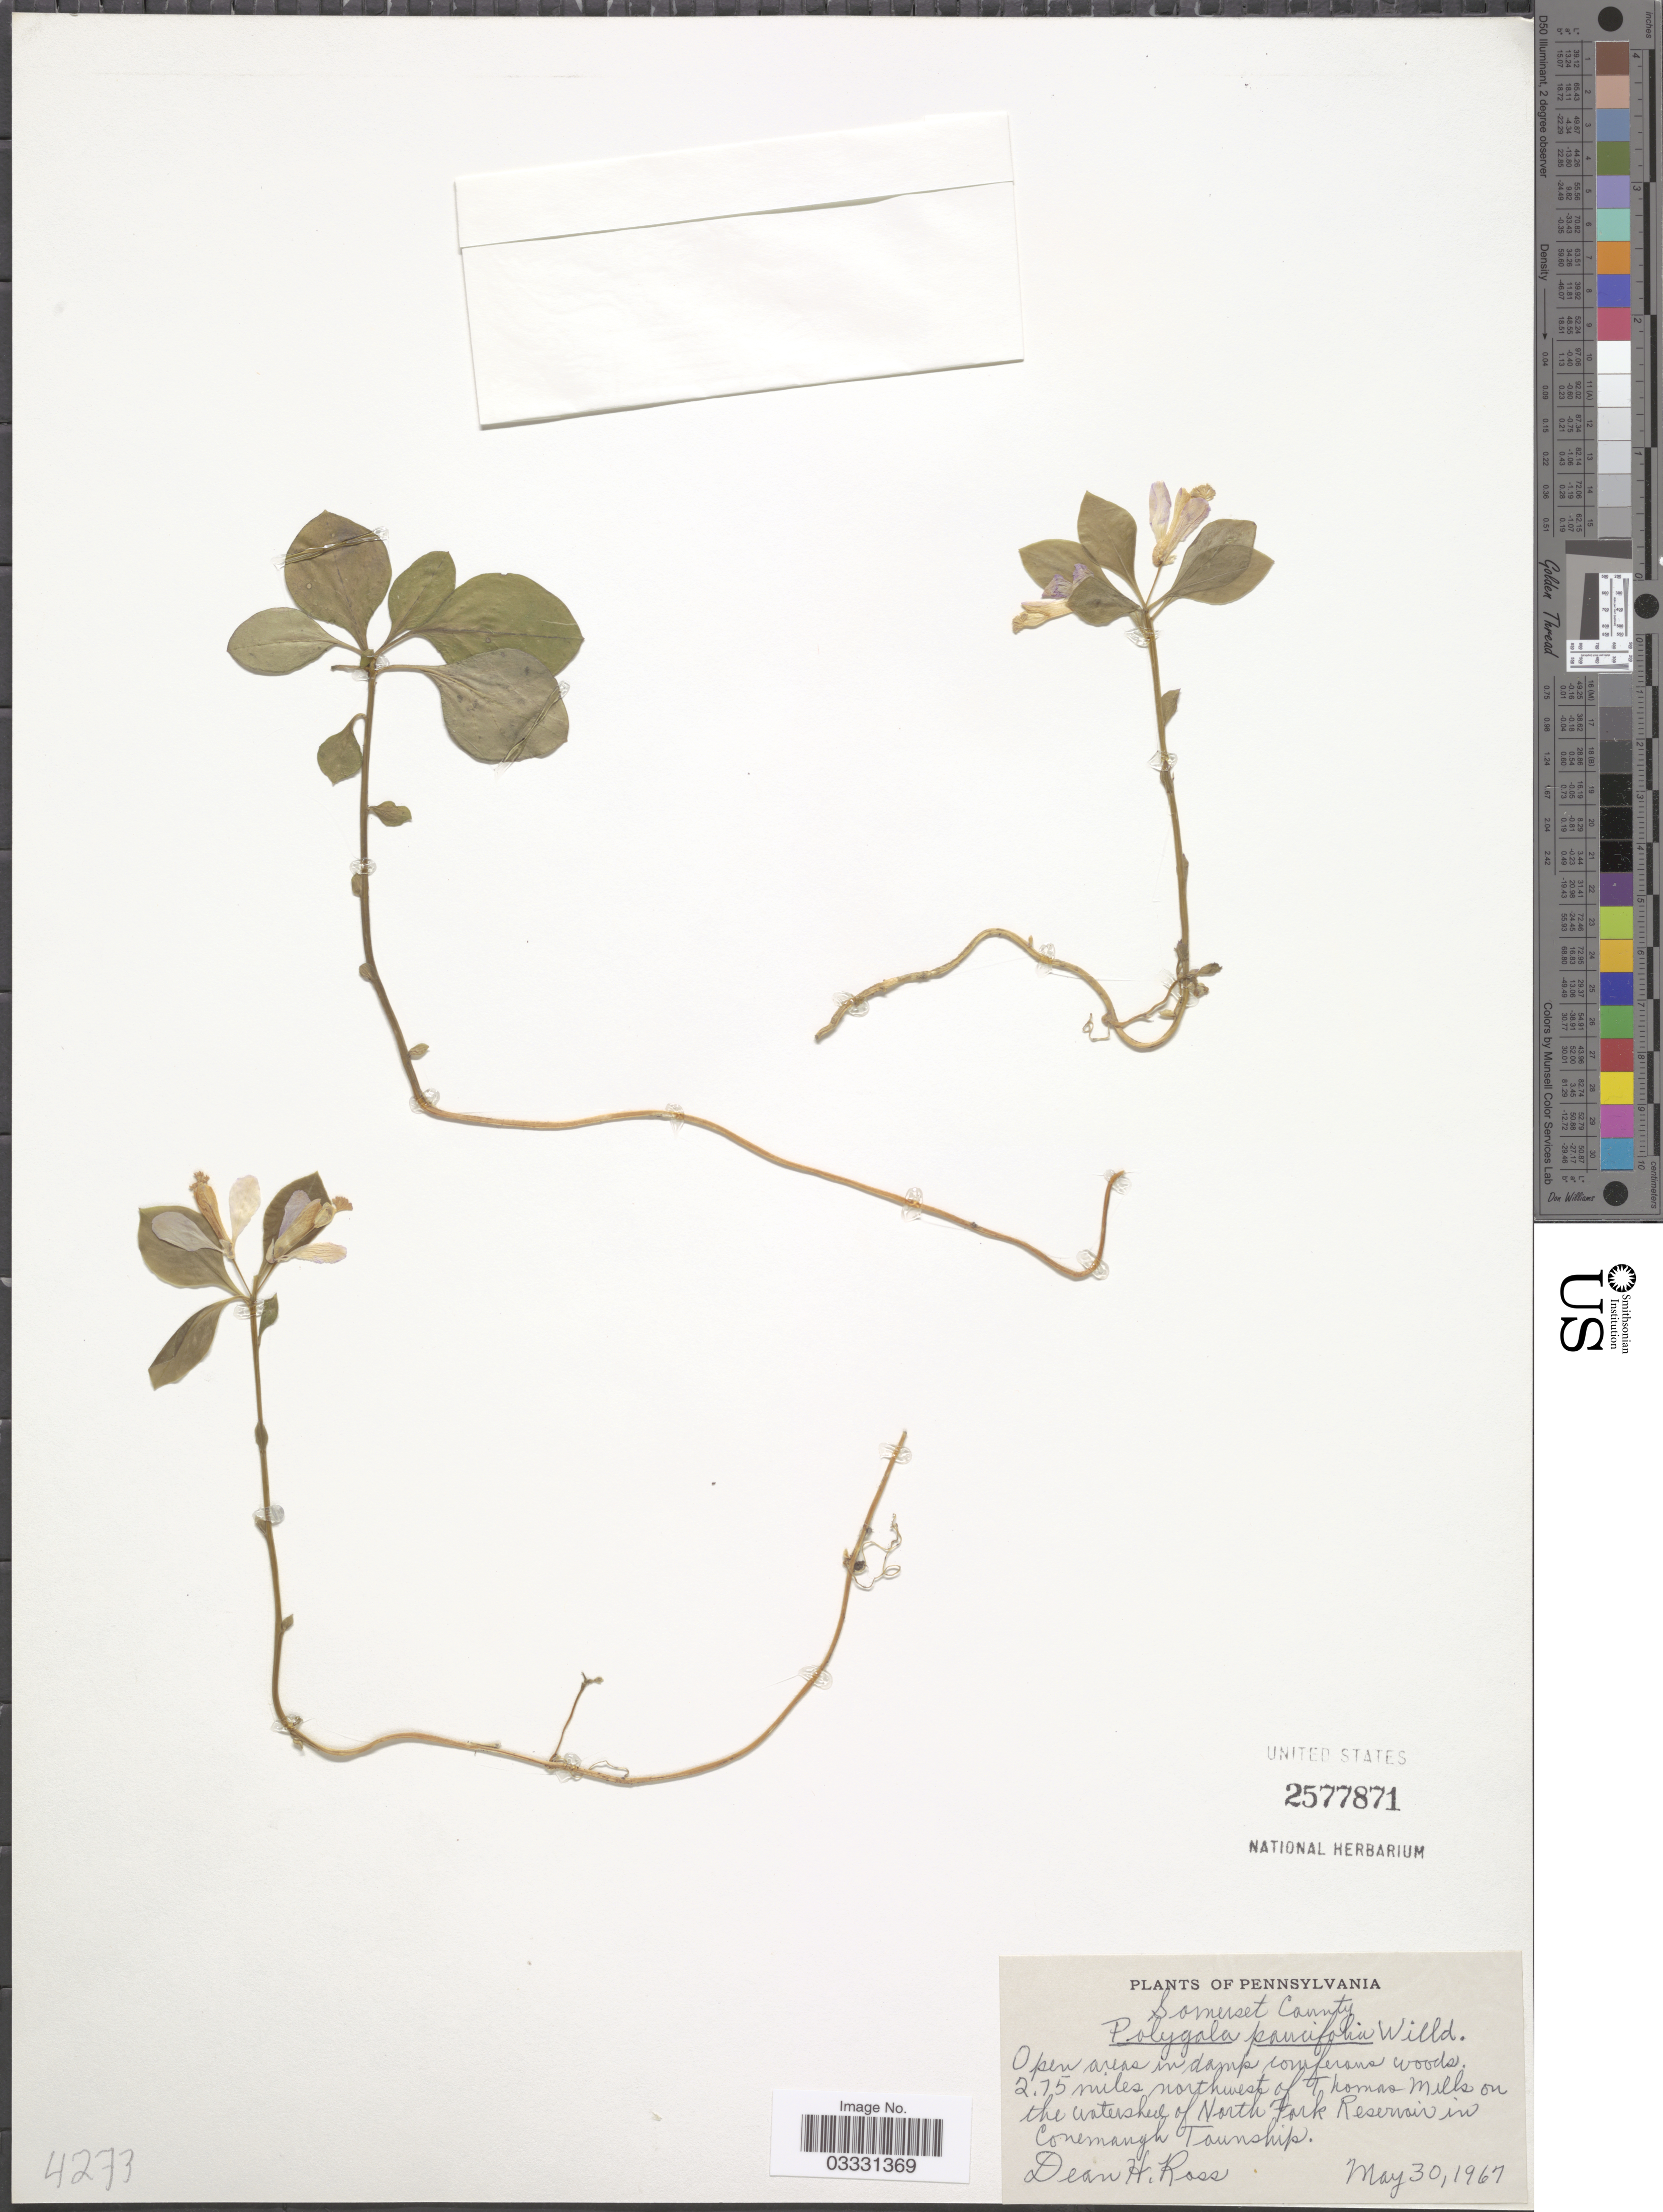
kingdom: Plantae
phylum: Tracheophyta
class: Magnoliopsida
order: Fabales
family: Polygalaceae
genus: Polygaloides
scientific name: Polygaloides paucifolia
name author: (Willd.) J.R. Abbott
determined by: Strong, Mark T., (BOT), Smithsonian Institution - National Museum of Natural History (UNITED STATES)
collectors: D. Ross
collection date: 1967-05-30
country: United States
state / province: Pennsylvania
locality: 2.75 miles northwest of Thomas Mills on the watershed of North Fork Reservoir in Conemaugh Township.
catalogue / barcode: US 2577871